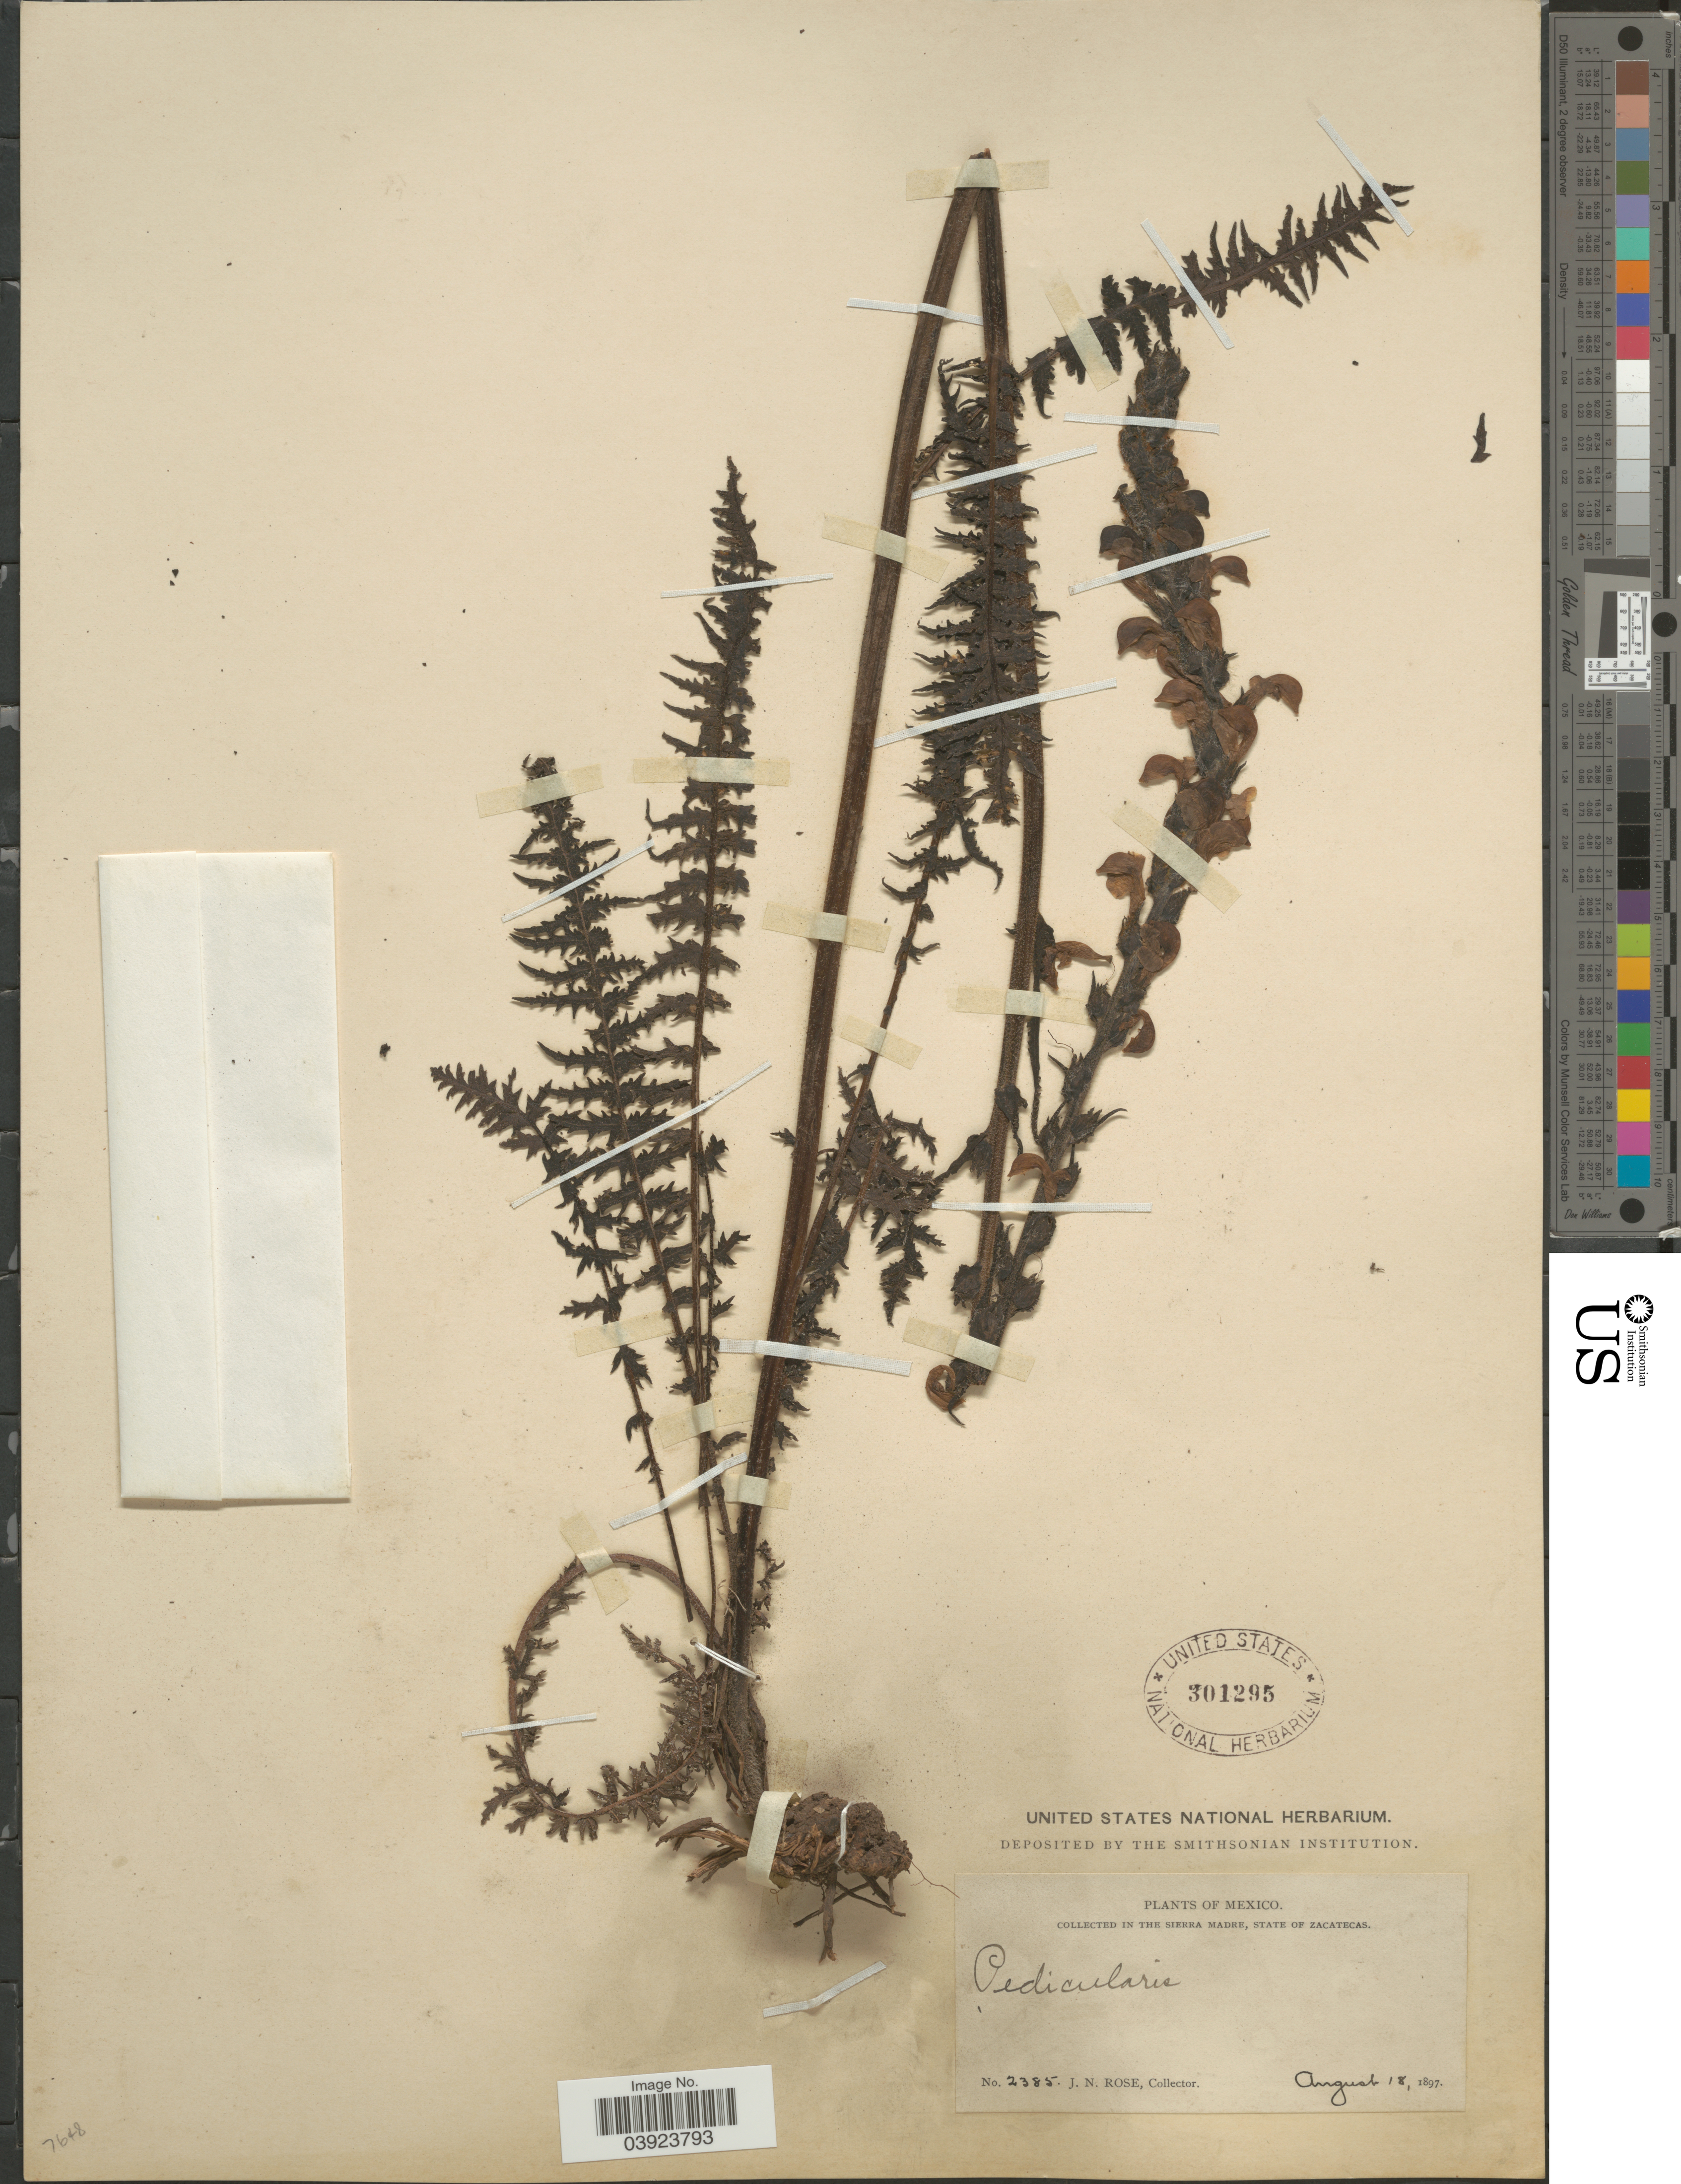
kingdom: Plantae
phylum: Tracheophyta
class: Magnoliopsida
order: Lamiales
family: Orobanchaceae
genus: Pedicularis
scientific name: Pedicularis sp.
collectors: J. N. Rose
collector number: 2385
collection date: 1897-08-18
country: Mexico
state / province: Zacatecas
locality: In the Sierra Madre.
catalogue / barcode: US 301295